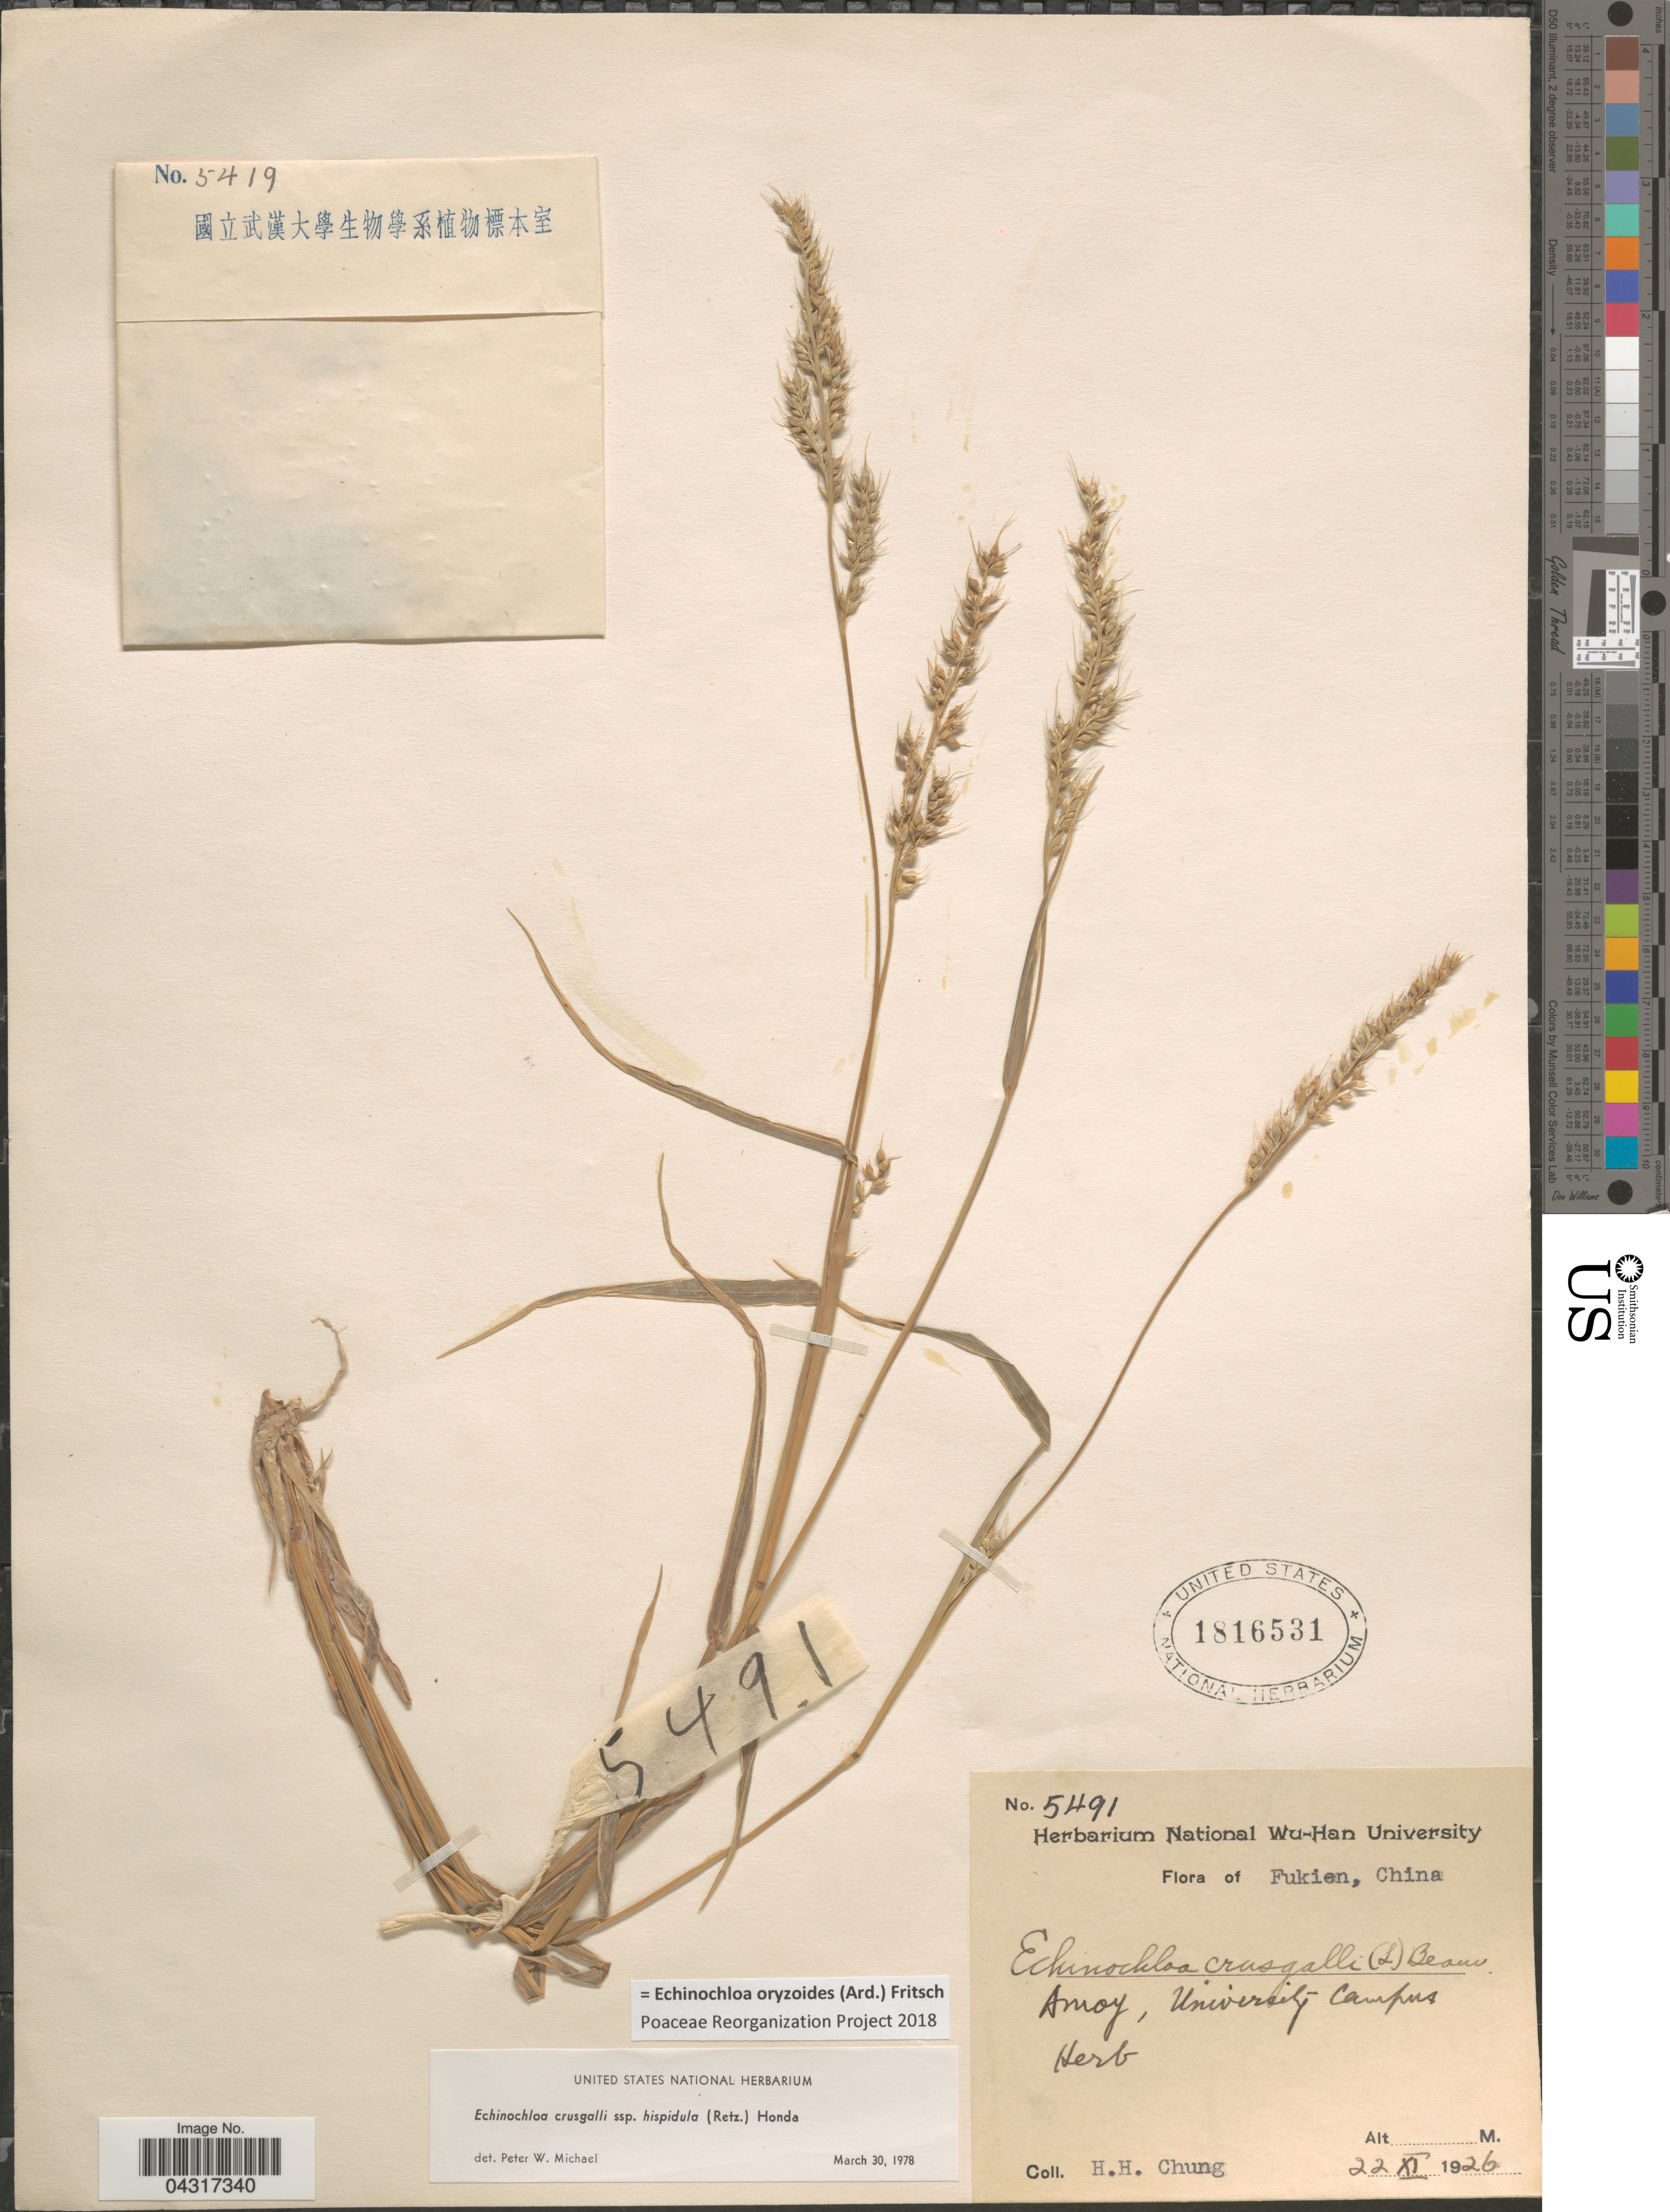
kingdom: Plantae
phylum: Tracheophyta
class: Liliopsida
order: Poales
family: Poaceae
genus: Echinochloa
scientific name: Echinochloa oryzoides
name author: (Ard.) Fritsch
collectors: H. Chung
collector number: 5491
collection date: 1926-11-22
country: China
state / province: Fujian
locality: Fukien. Amoy, University Campus.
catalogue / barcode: US 1816531